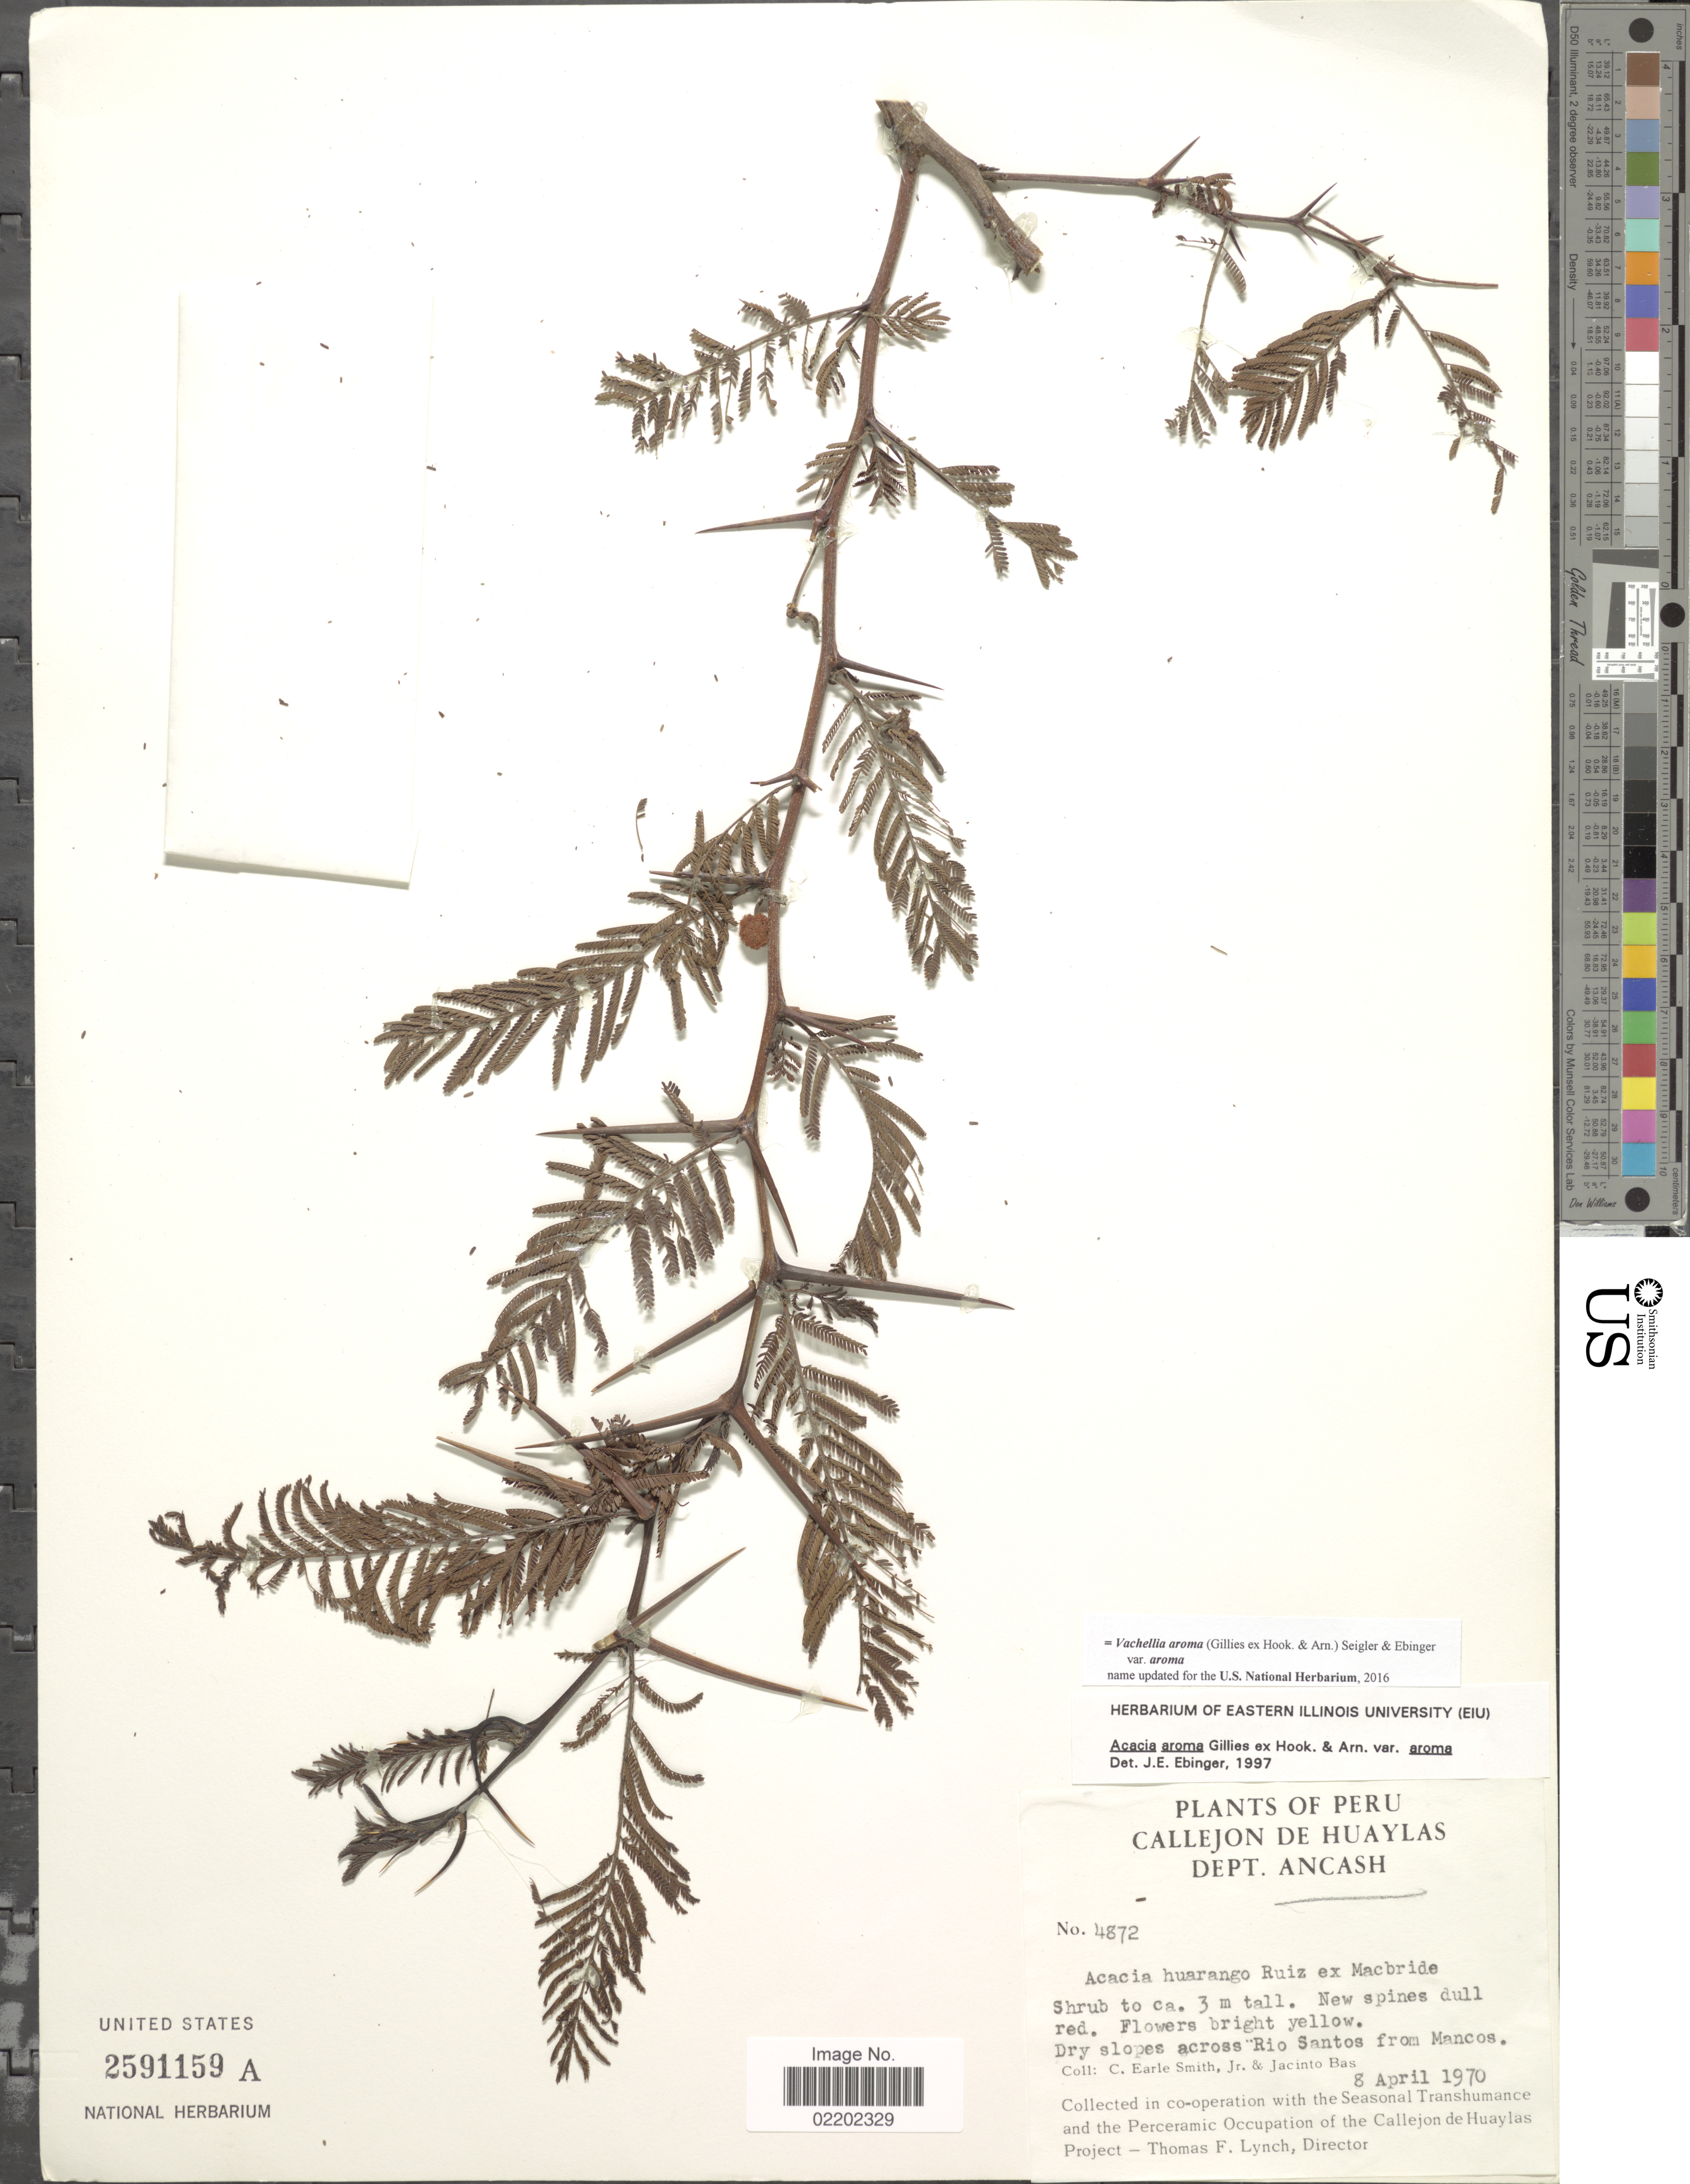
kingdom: Plantae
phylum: Tracheophyta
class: Magnoliopsida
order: Fabales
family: Fabaceae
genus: Vachellia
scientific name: Vachellia aroma var. aroma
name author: (Gillies ex Hook. & Arn.) Seigler & Ebinger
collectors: C. E. Smith Jr. & J. Bas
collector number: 4872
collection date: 1970-04-08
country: Peru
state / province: Ancash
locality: Callejon de Huaylas, Dept Ancash, Dry slopes across 'Rio Santos from Mancos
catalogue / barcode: US 2591159A